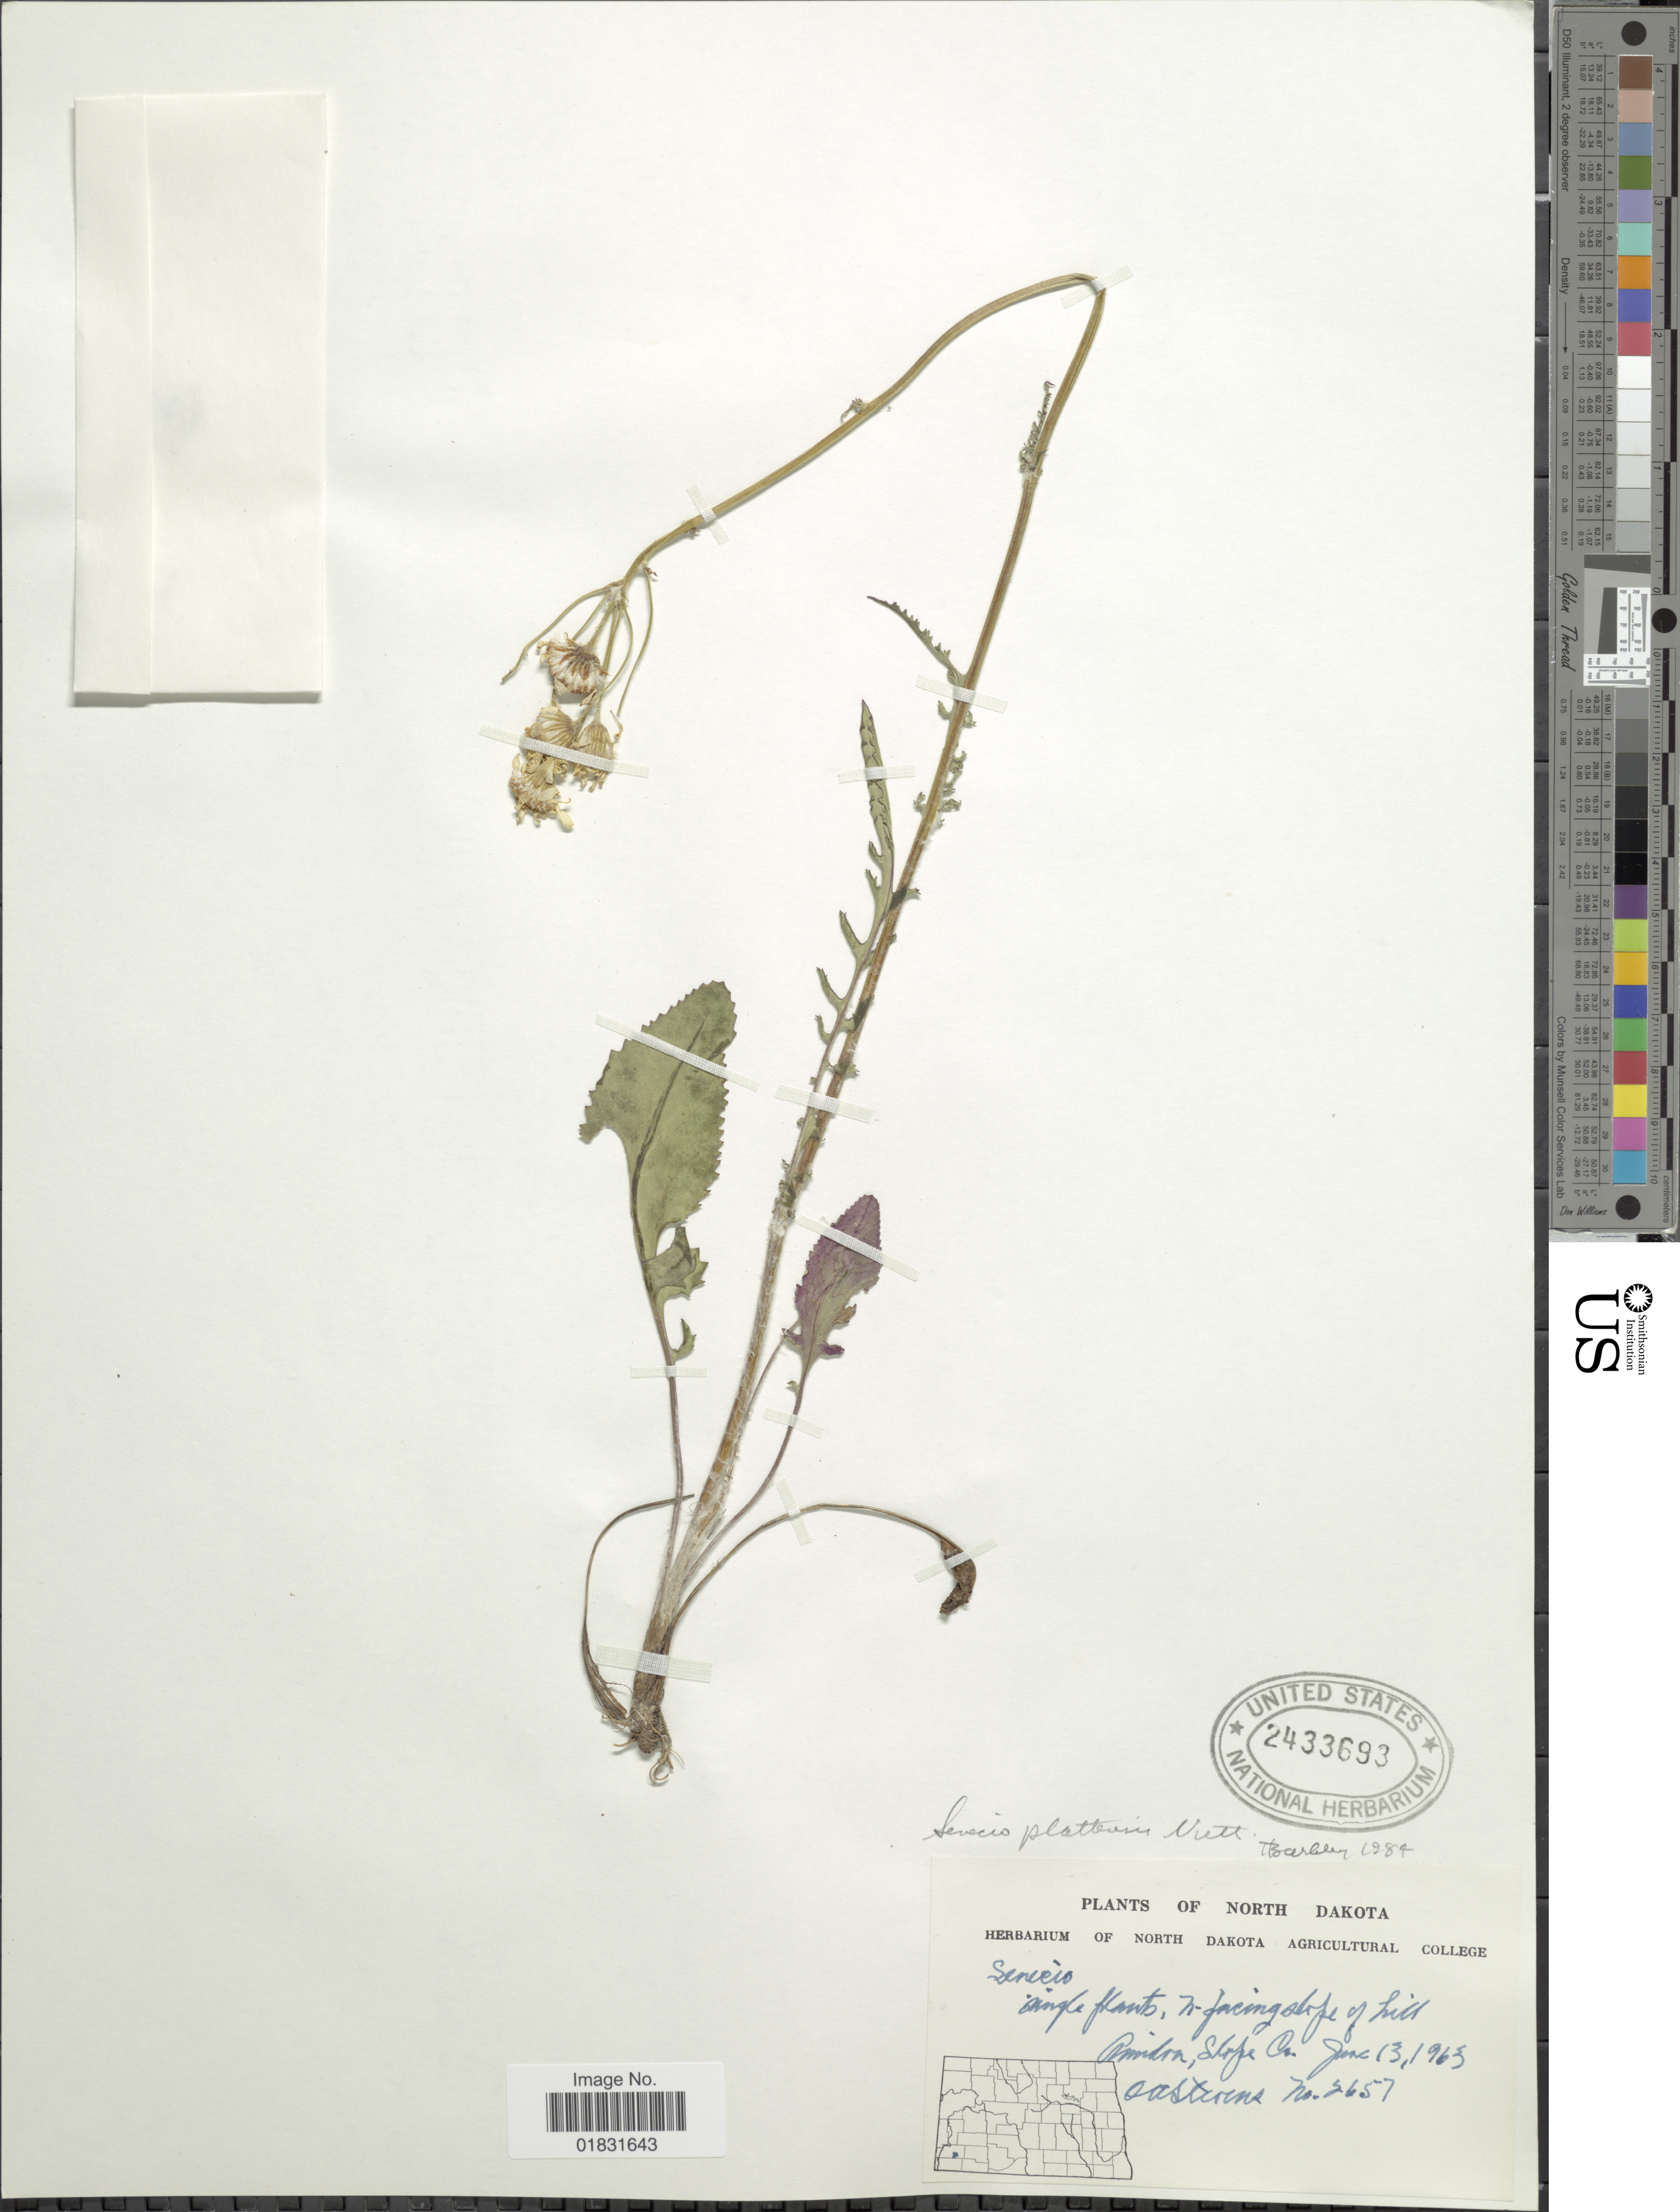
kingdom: Plantae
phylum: Tracheophyta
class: Magnoliopsida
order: Asterales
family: Asteraceae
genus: Packera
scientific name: Packera plattensis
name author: W.A. Weber & Á. Löve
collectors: O. A. Stevens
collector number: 2657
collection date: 1963-06-13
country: United States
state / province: North Dakota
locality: N-facing slope of hill Amidon, Slope Co.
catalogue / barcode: US 2433693